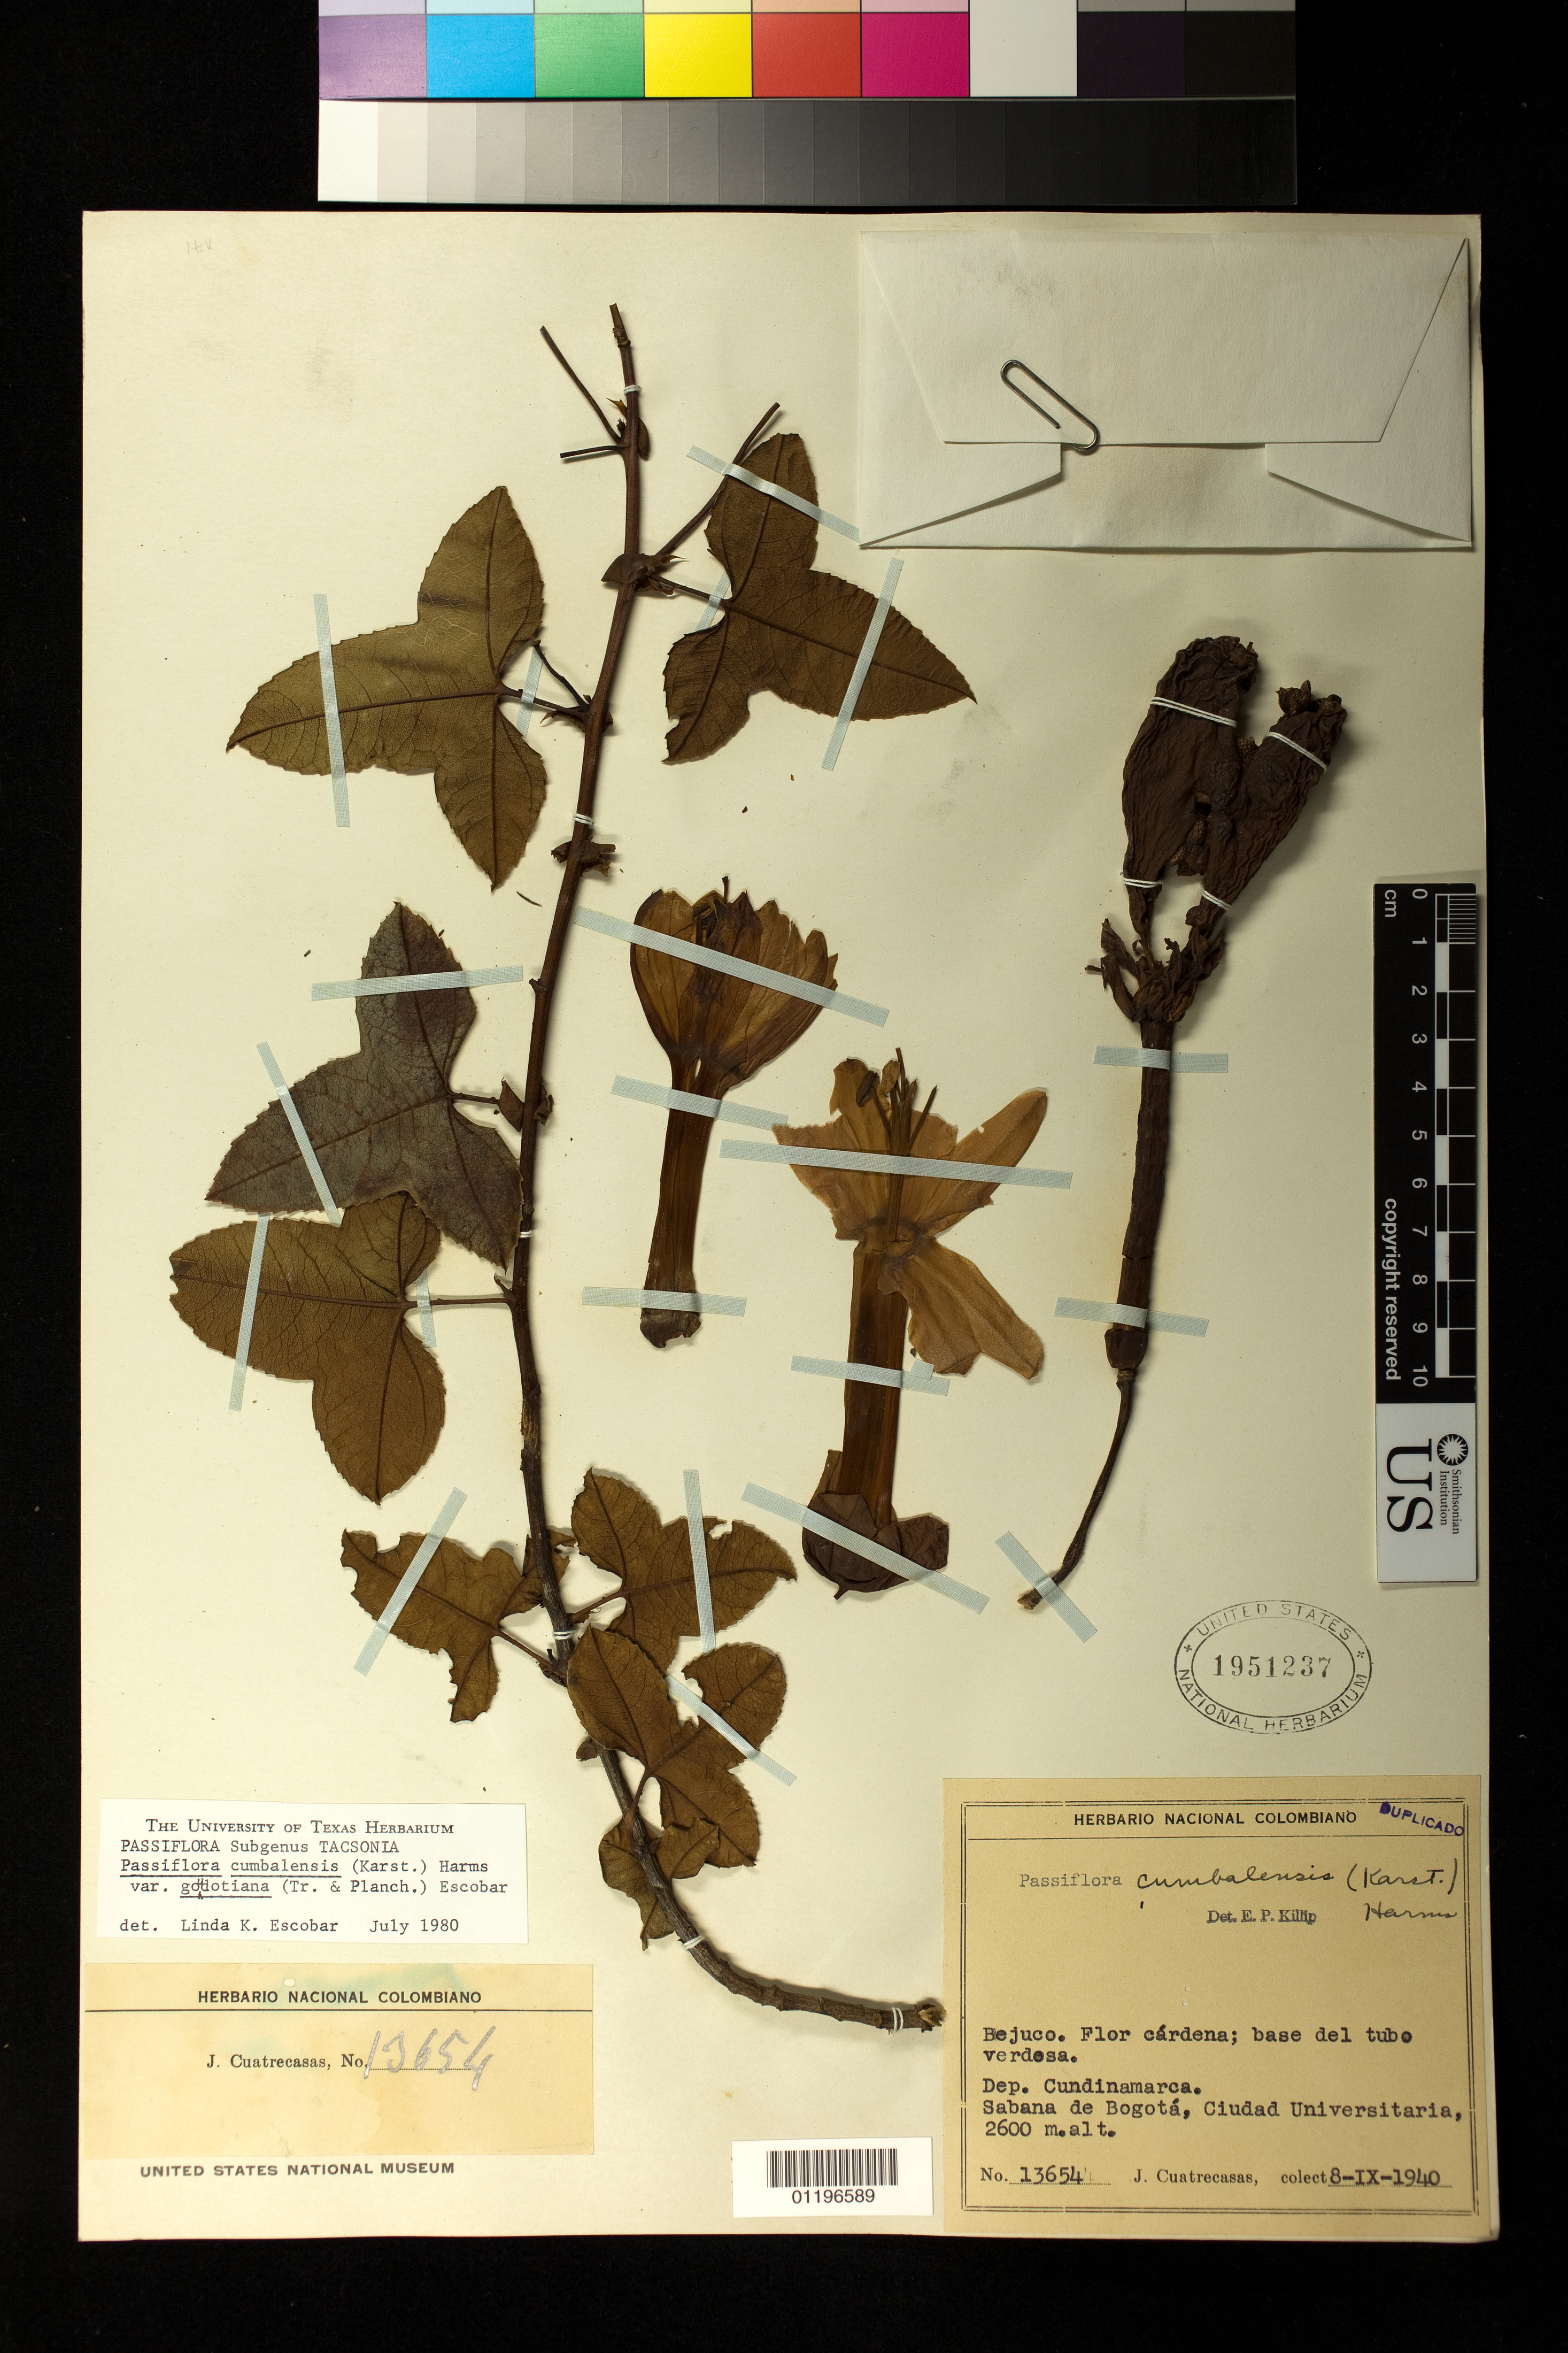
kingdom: Plantae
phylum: Tracheophyta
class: Magnoliopsida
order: Malpighiales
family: Passifloraceae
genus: Passiflora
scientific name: Passiflora cumbalensis var. goudotiana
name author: (Triana & Planch.) L.K. Escobar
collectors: J. Cuatrecasas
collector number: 13654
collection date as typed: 09 Aug 1940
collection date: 1940-08-09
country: Colombia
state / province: Cundinamarca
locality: Dep. Cundinamarca.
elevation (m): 2600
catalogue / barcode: US 1951237